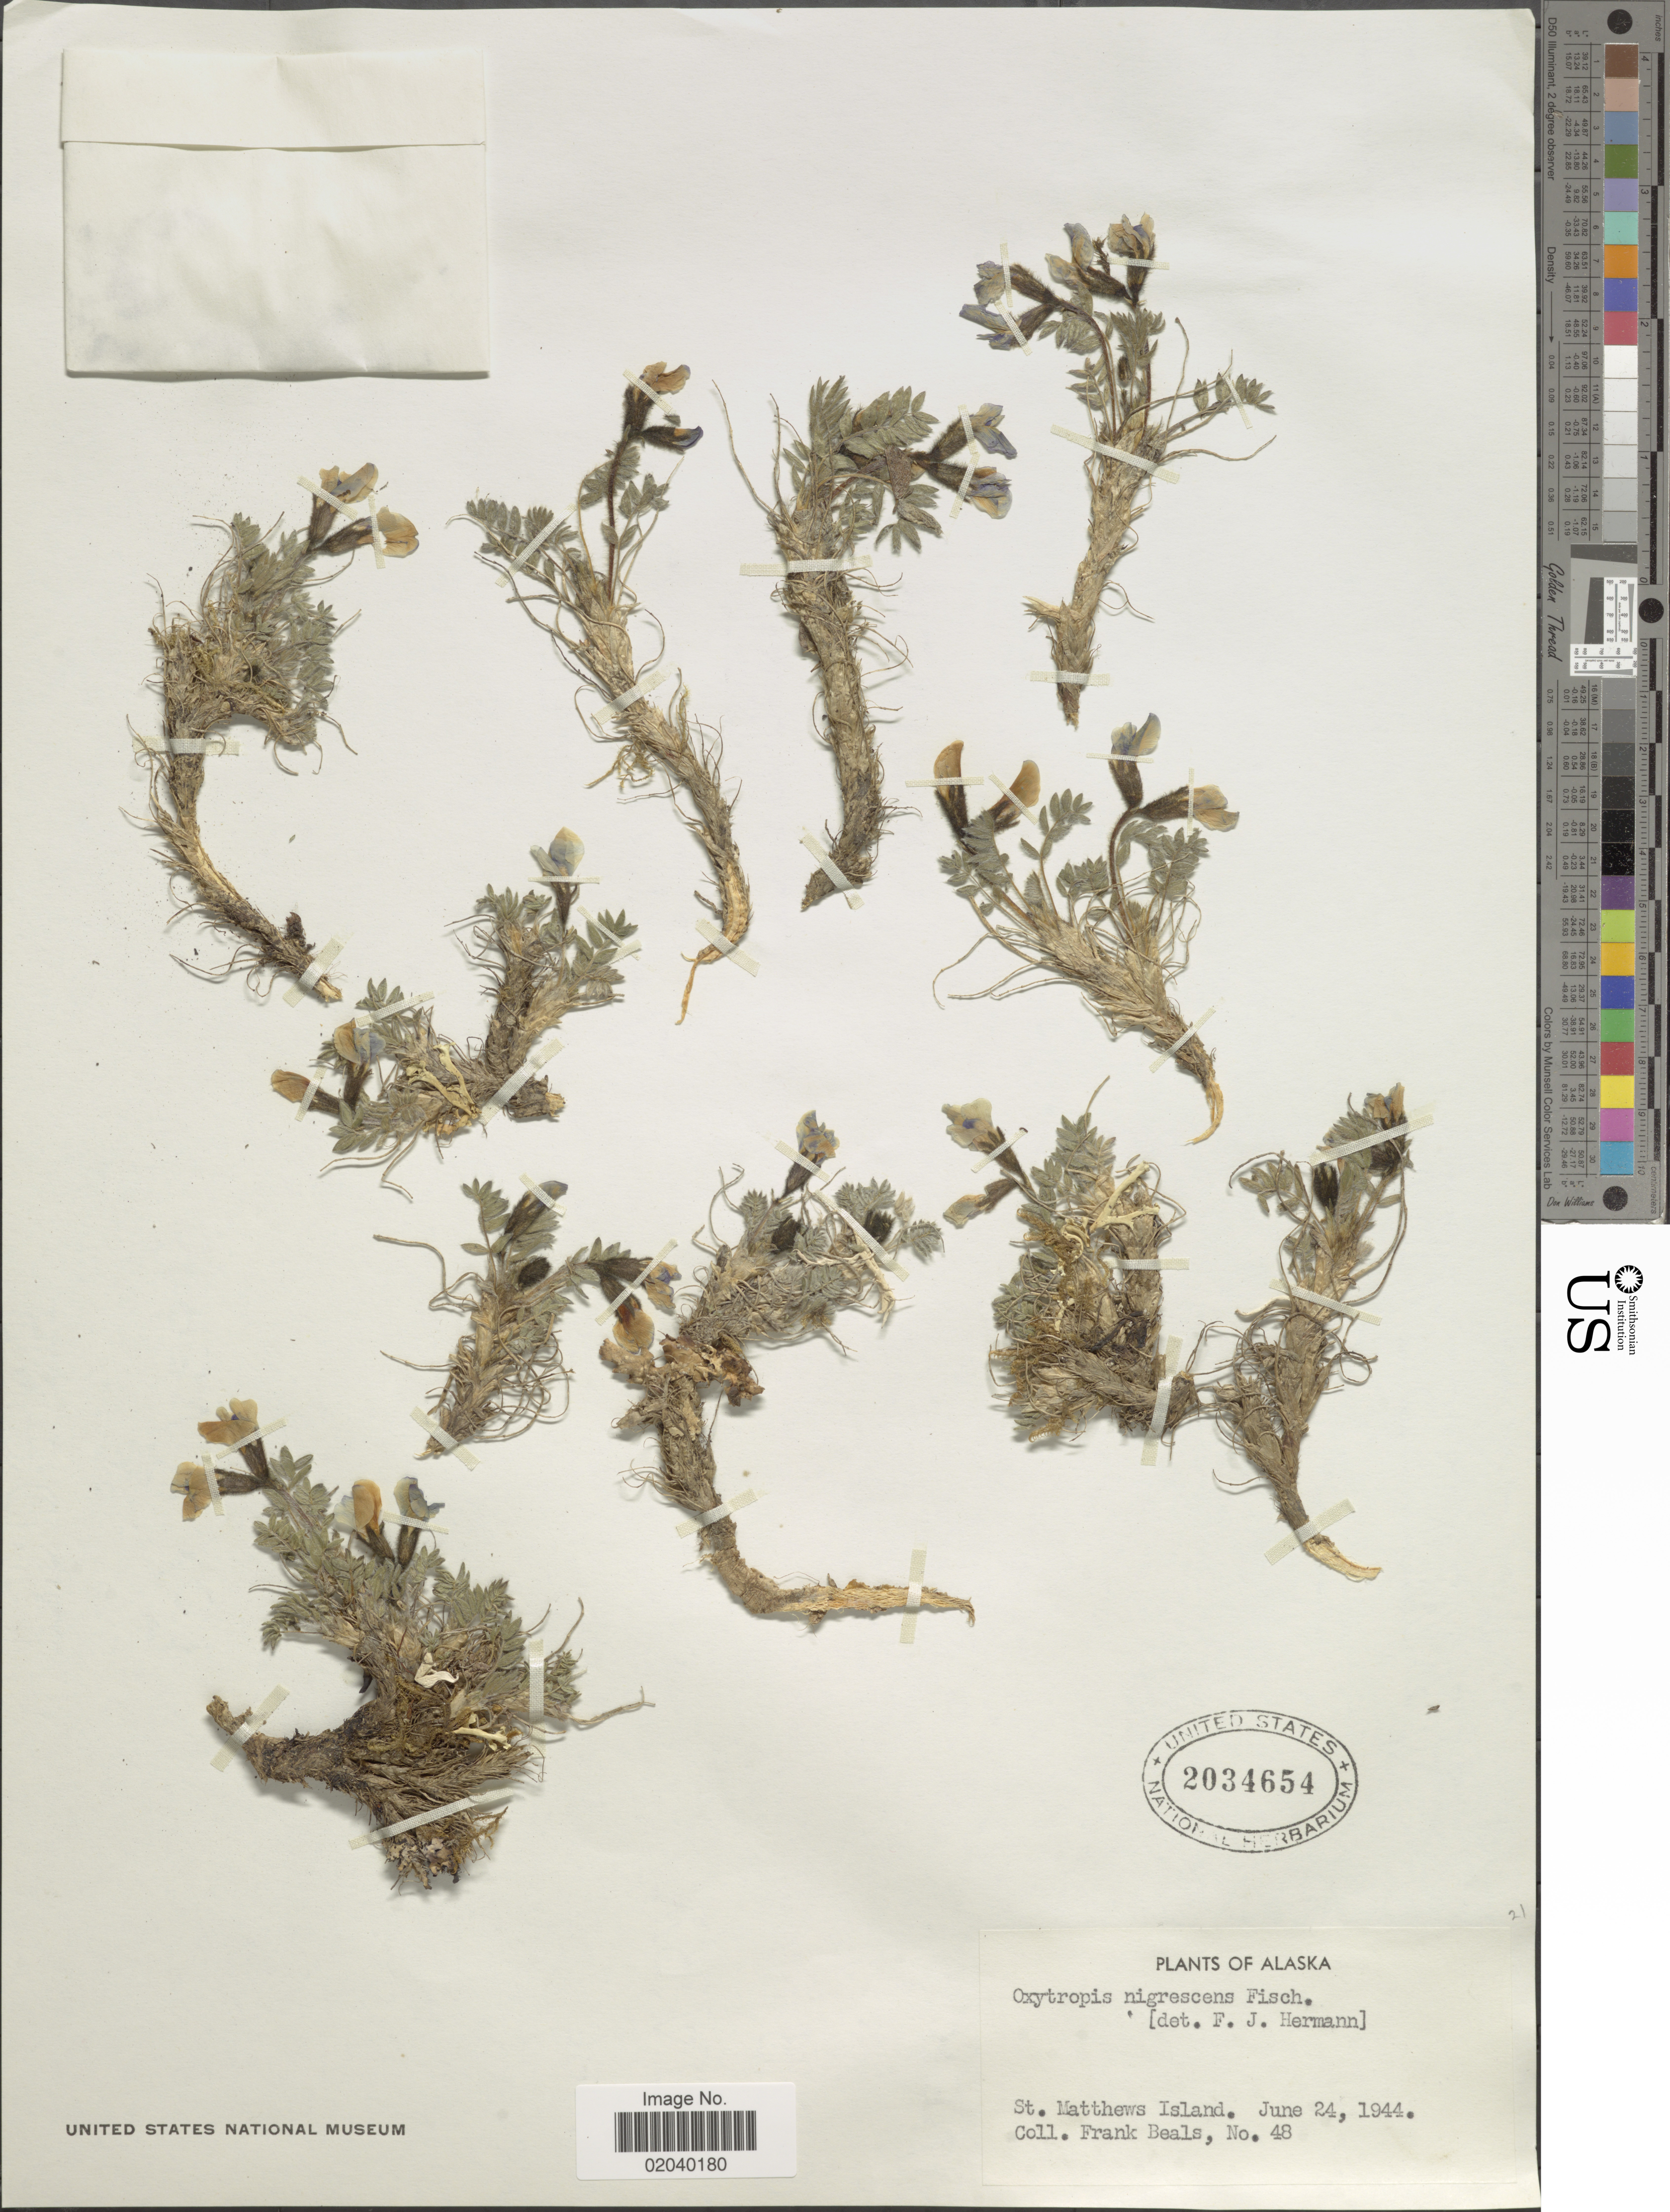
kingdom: Plantae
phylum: Tracheophyta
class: Magnoliopsida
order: Fabales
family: Fabaceae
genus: Oxytropis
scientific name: Oxytropis nigrescens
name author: (Pall.) Fisch. ex DC.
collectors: F. Beals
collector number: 48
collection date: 1944-06-24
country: United States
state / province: Alaska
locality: St. Matthews Island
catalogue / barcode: US 2034654